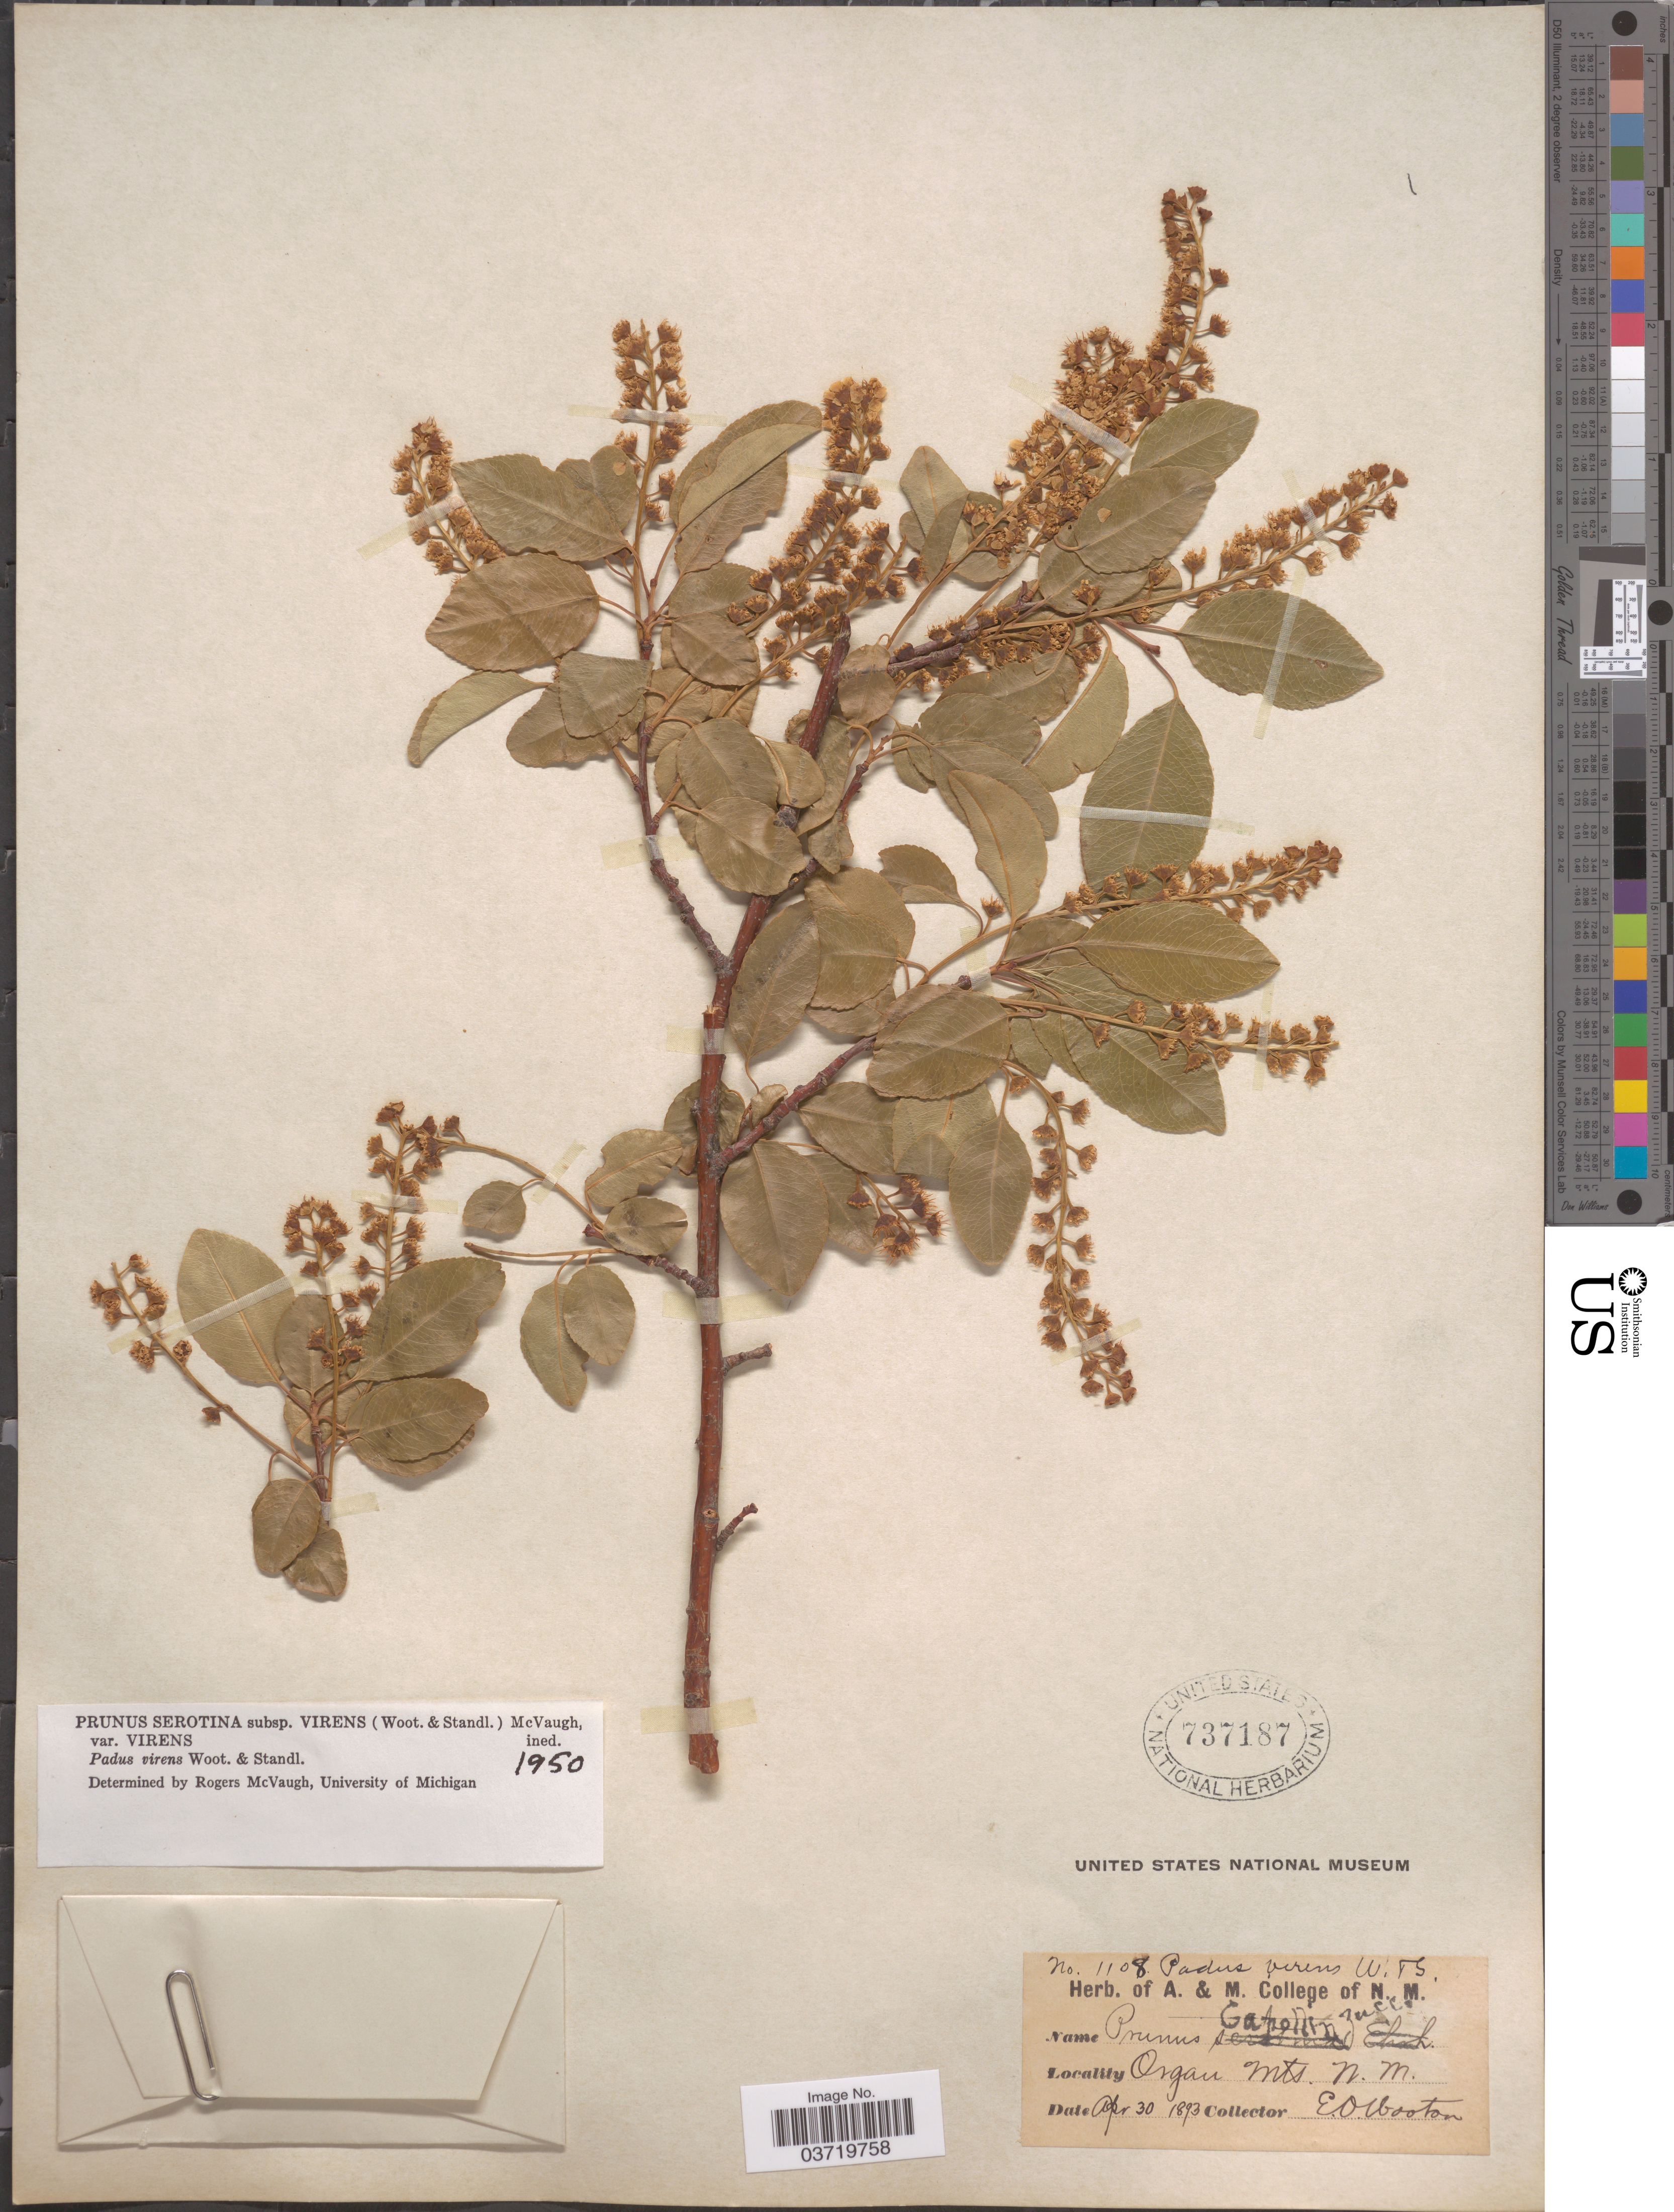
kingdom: Plantae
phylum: Tracheophyta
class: Magnoliopsida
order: Rosales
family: Rosaceae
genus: Prunus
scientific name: Prunus serotina var. rufula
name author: (Wooton & Standl.) McVaugh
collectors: E. O. Wooton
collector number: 1108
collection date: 1893-04-30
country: United States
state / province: New Mexico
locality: Organ Mts.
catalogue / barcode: US 737187